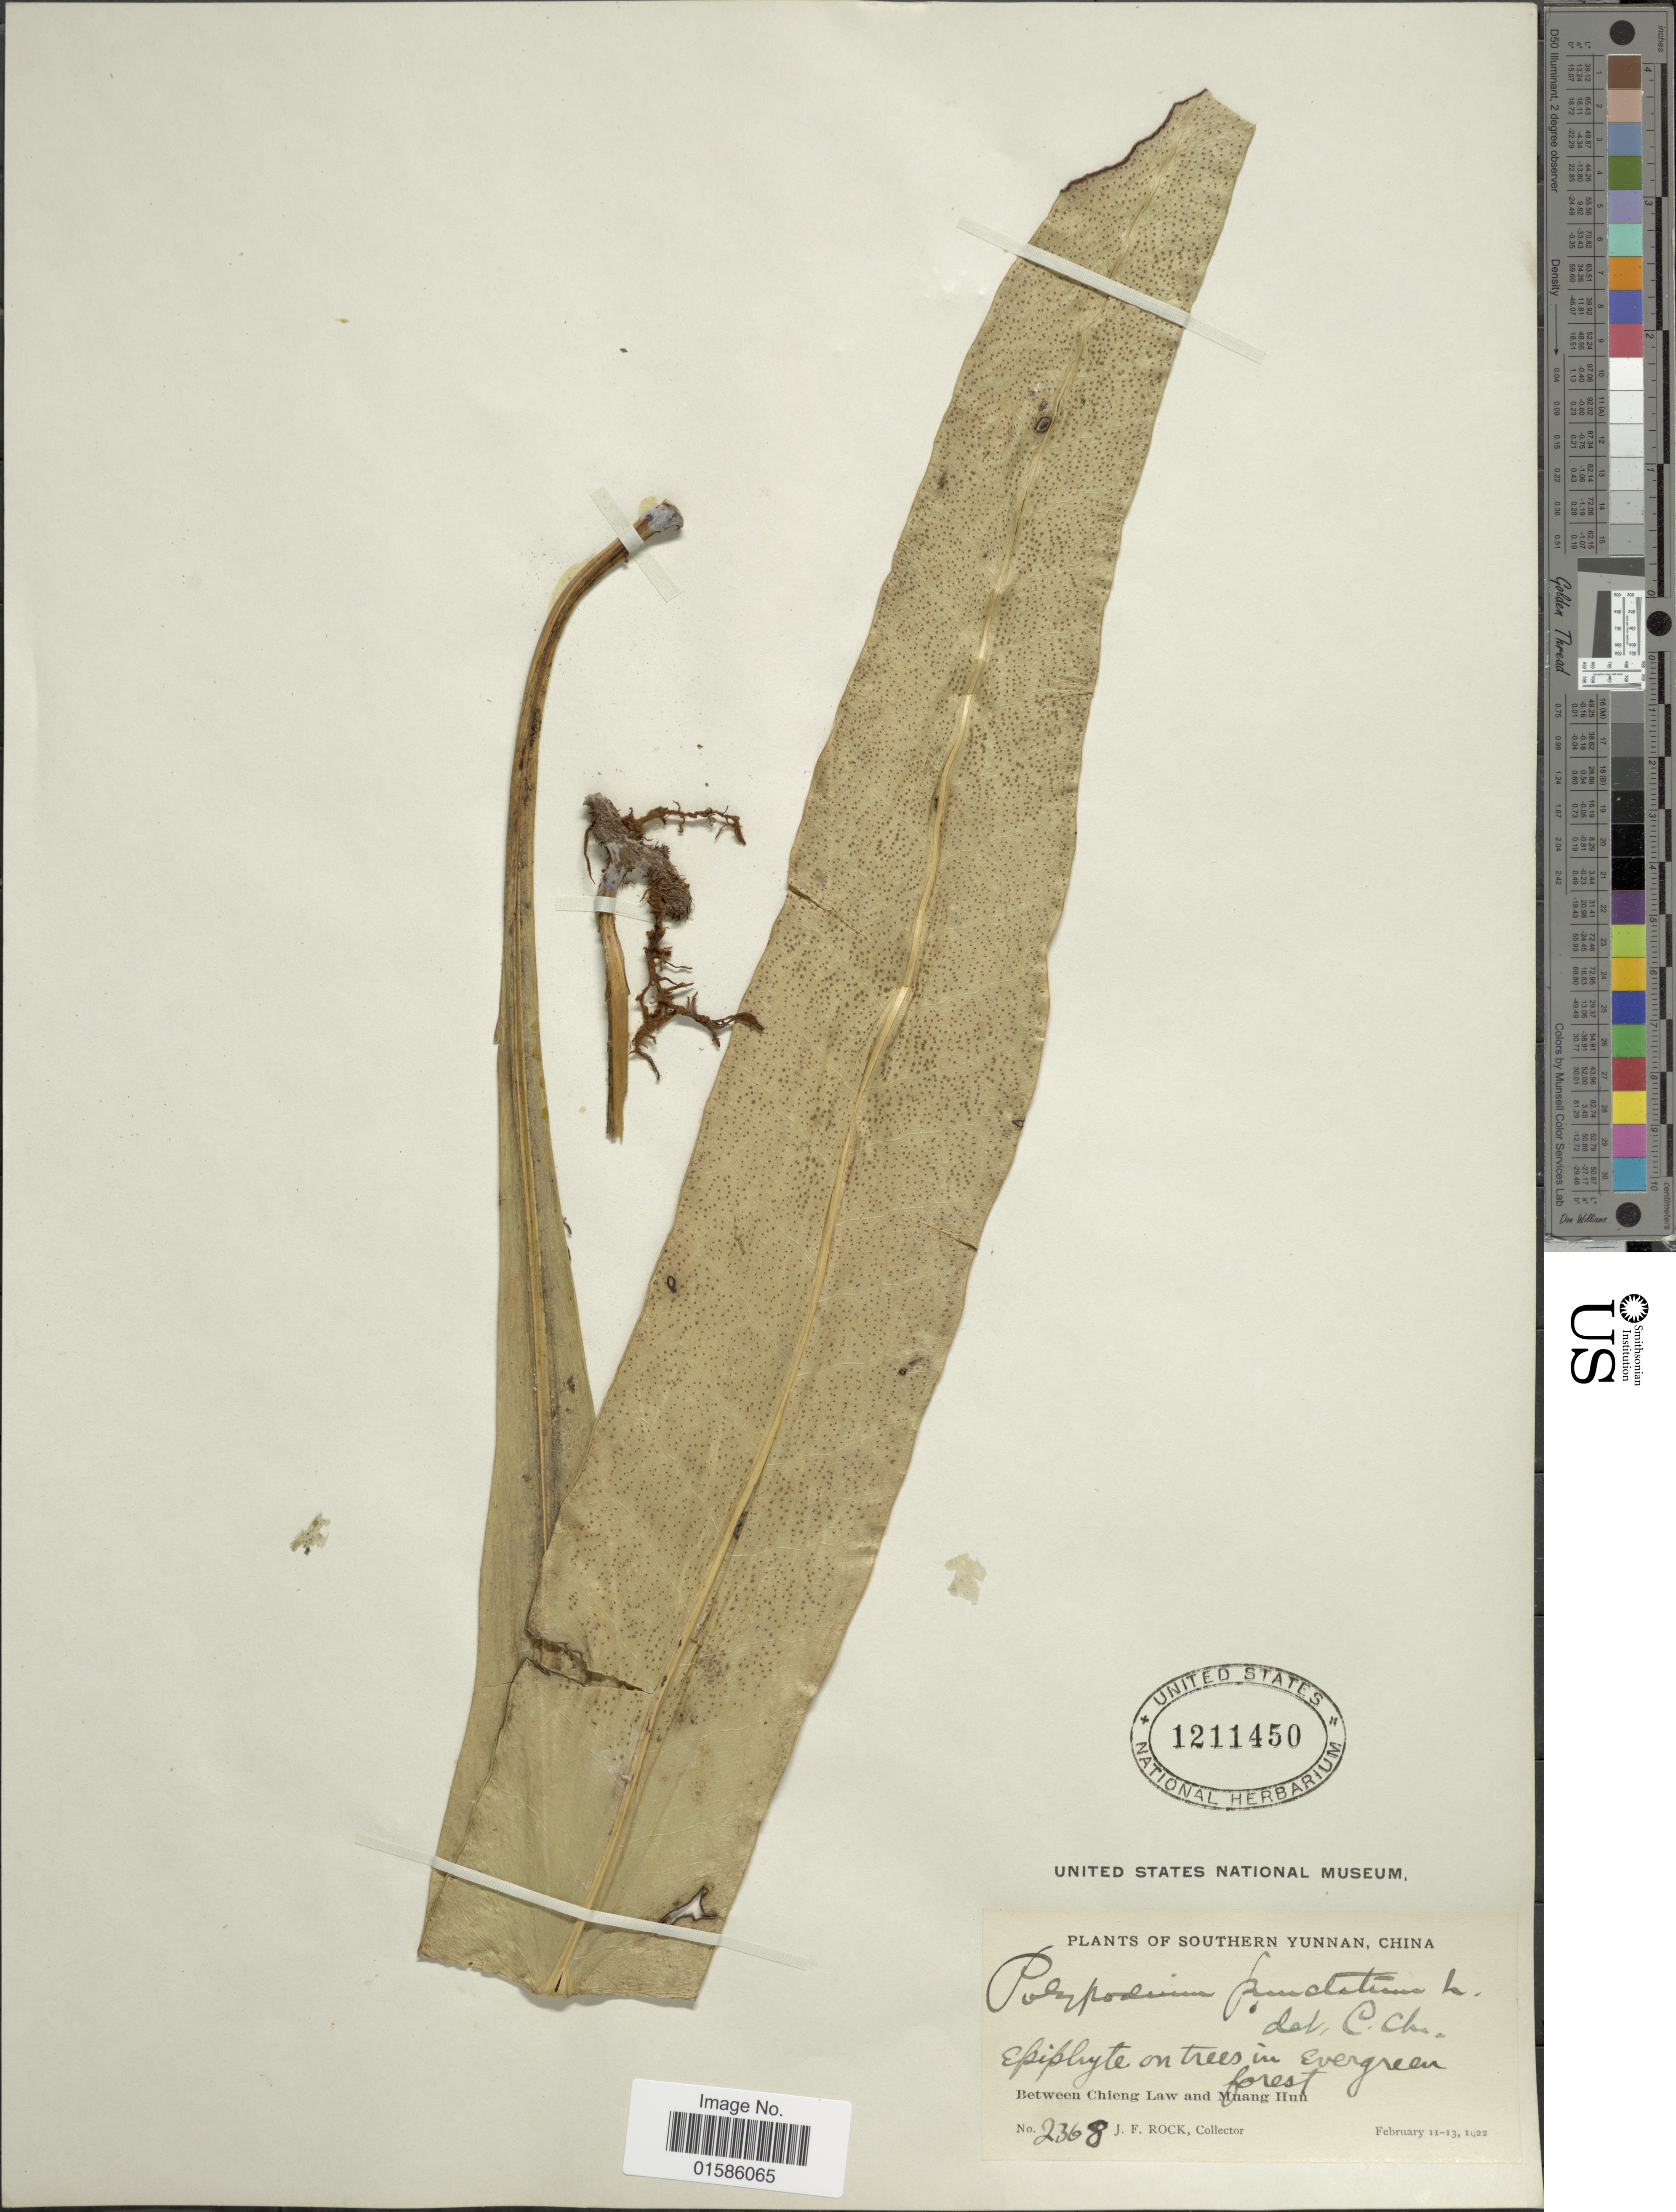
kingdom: Plantae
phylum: Tracheophyta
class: Polypodiopsida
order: Polypodiales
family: Polypodiaceae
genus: Microsorum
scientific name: Microsorum punctatum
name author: (L.) Copel.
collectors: J. Rock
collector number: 2368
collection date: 1922-02-11/1922-02-13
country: China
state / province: Yunnan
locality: Southern Yunnan, Between Chieng Law and Muang Hun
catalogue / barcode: US 1211450